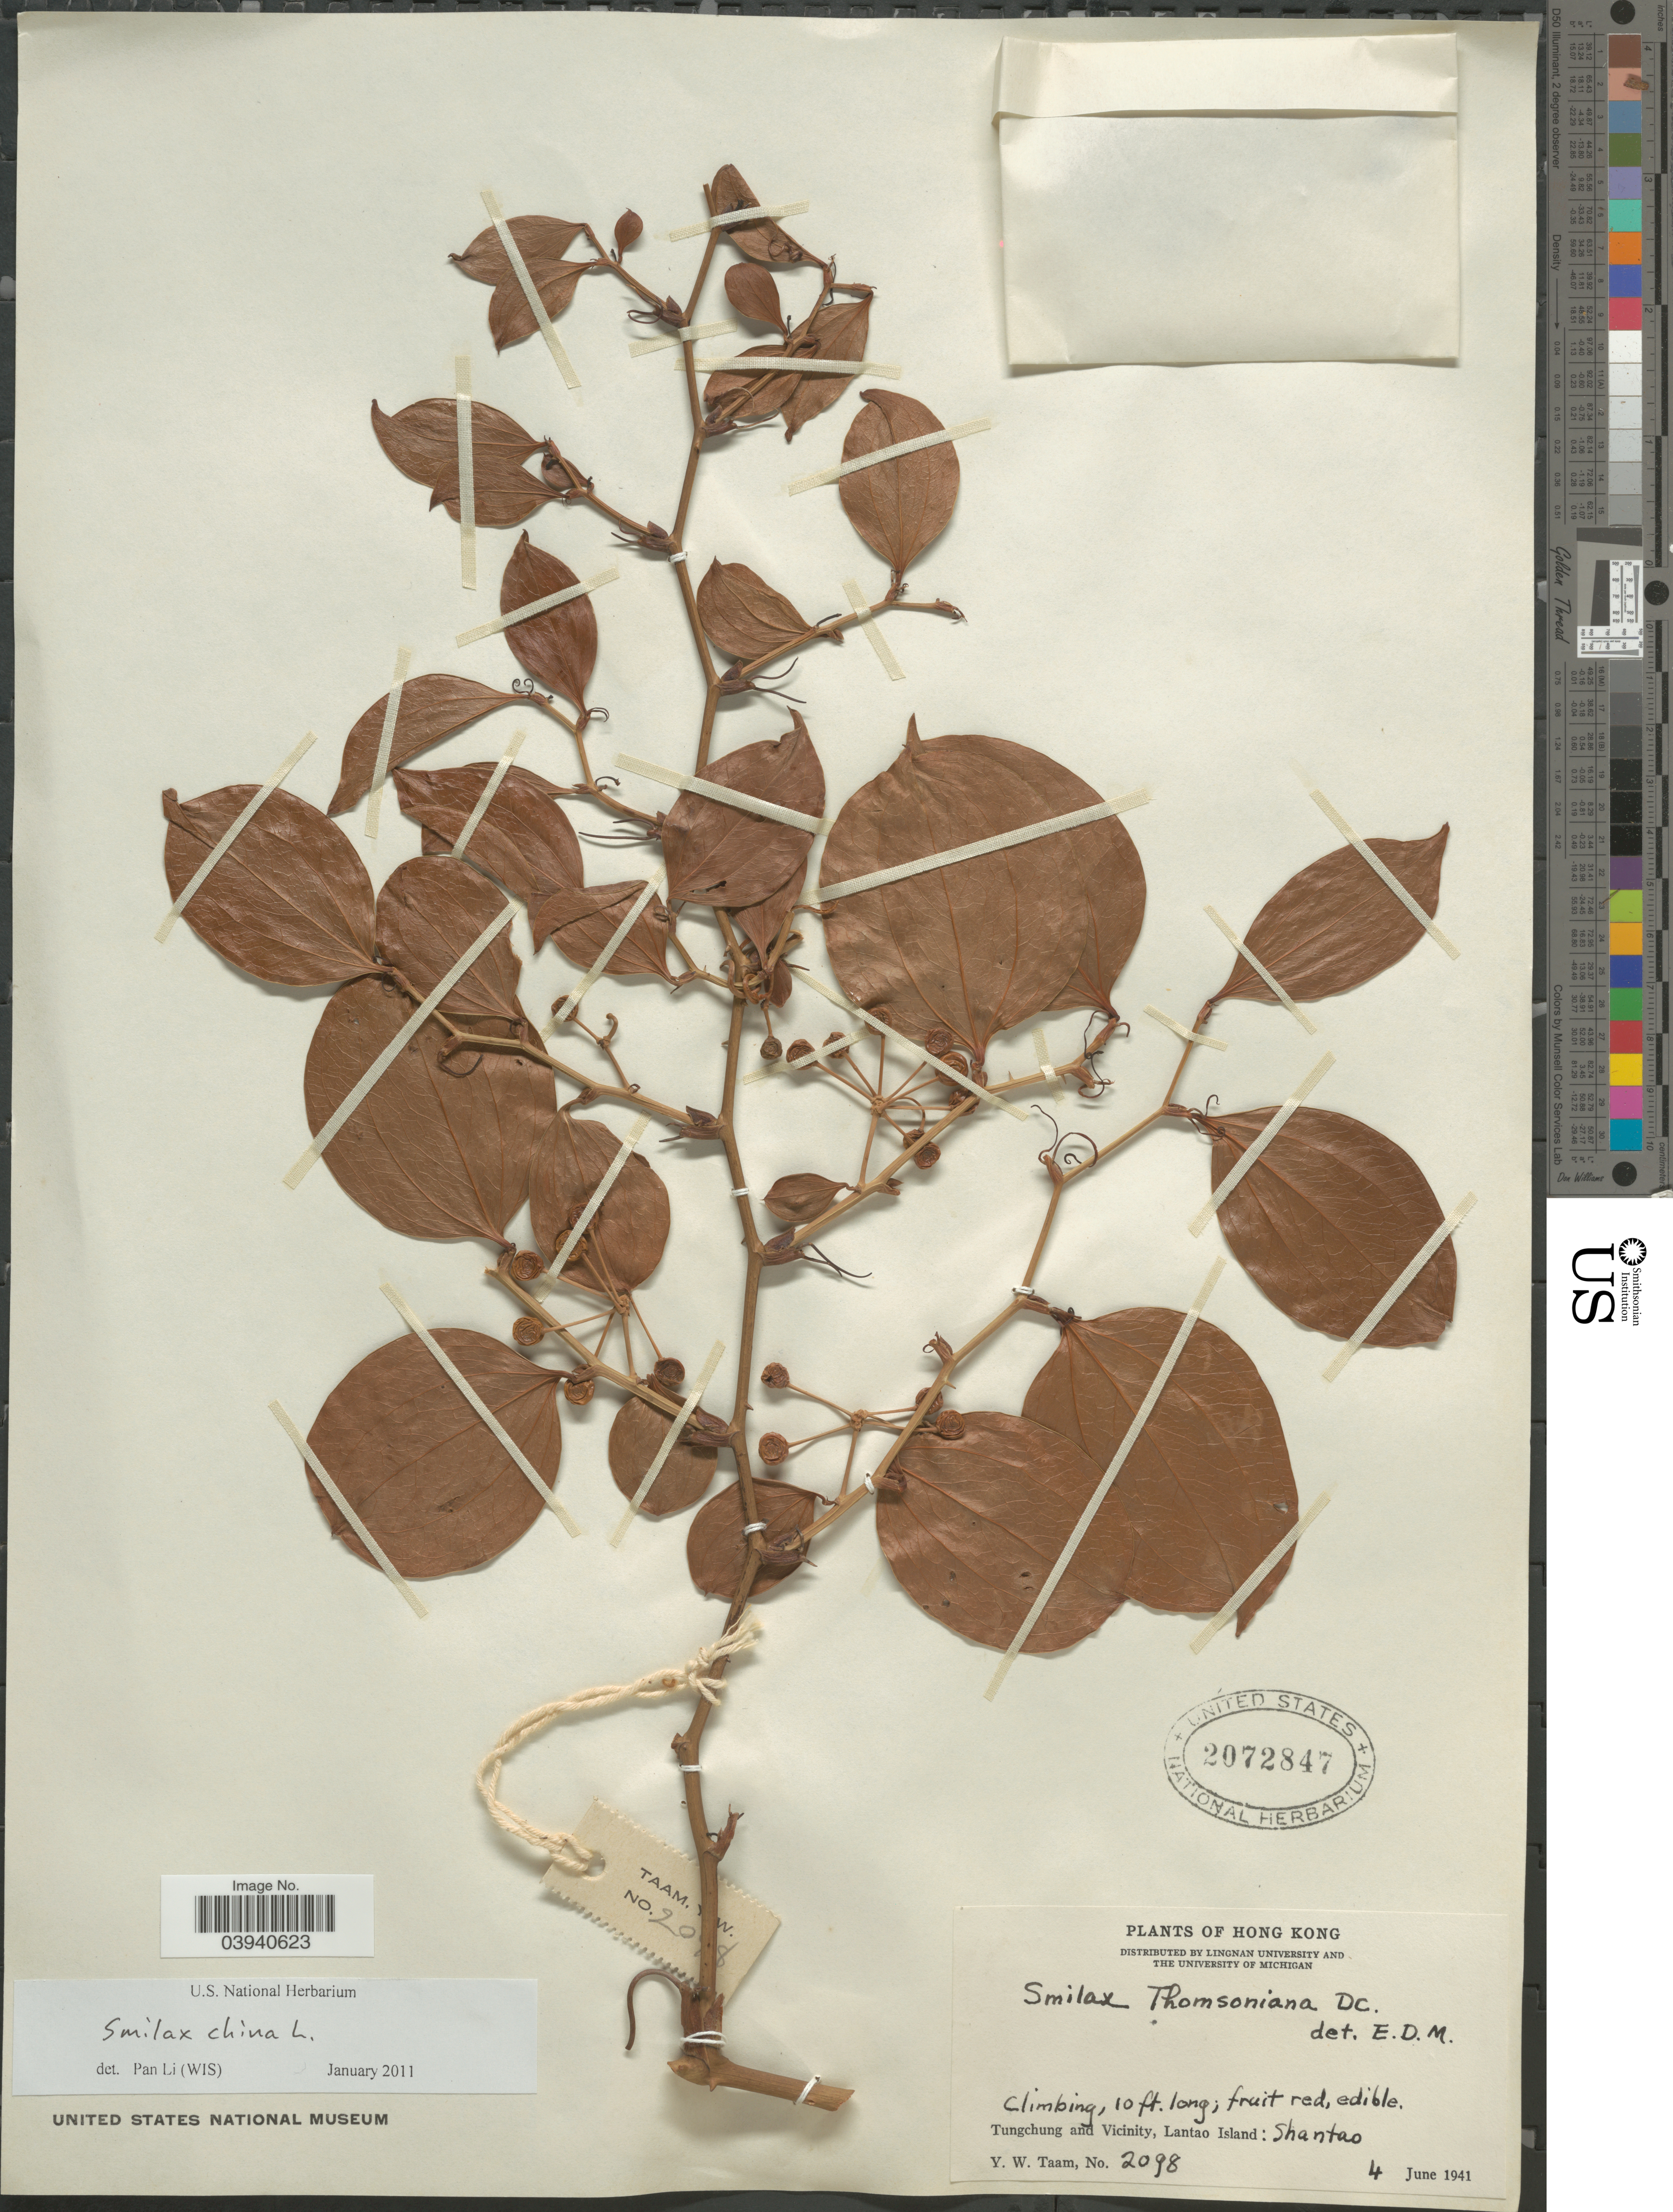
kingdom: Plantae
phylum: Tracheophyta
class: Liliopsida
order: Liliales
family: Smilacaceae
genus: Smilax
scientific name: Smilax china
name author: L.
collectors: Y. W. Taam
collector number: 2098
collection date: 1941-06-04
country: China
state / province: Hong Kong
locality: Tungchung and Vicinity, Lantao Island: Shantao.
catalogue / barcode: US 2072847